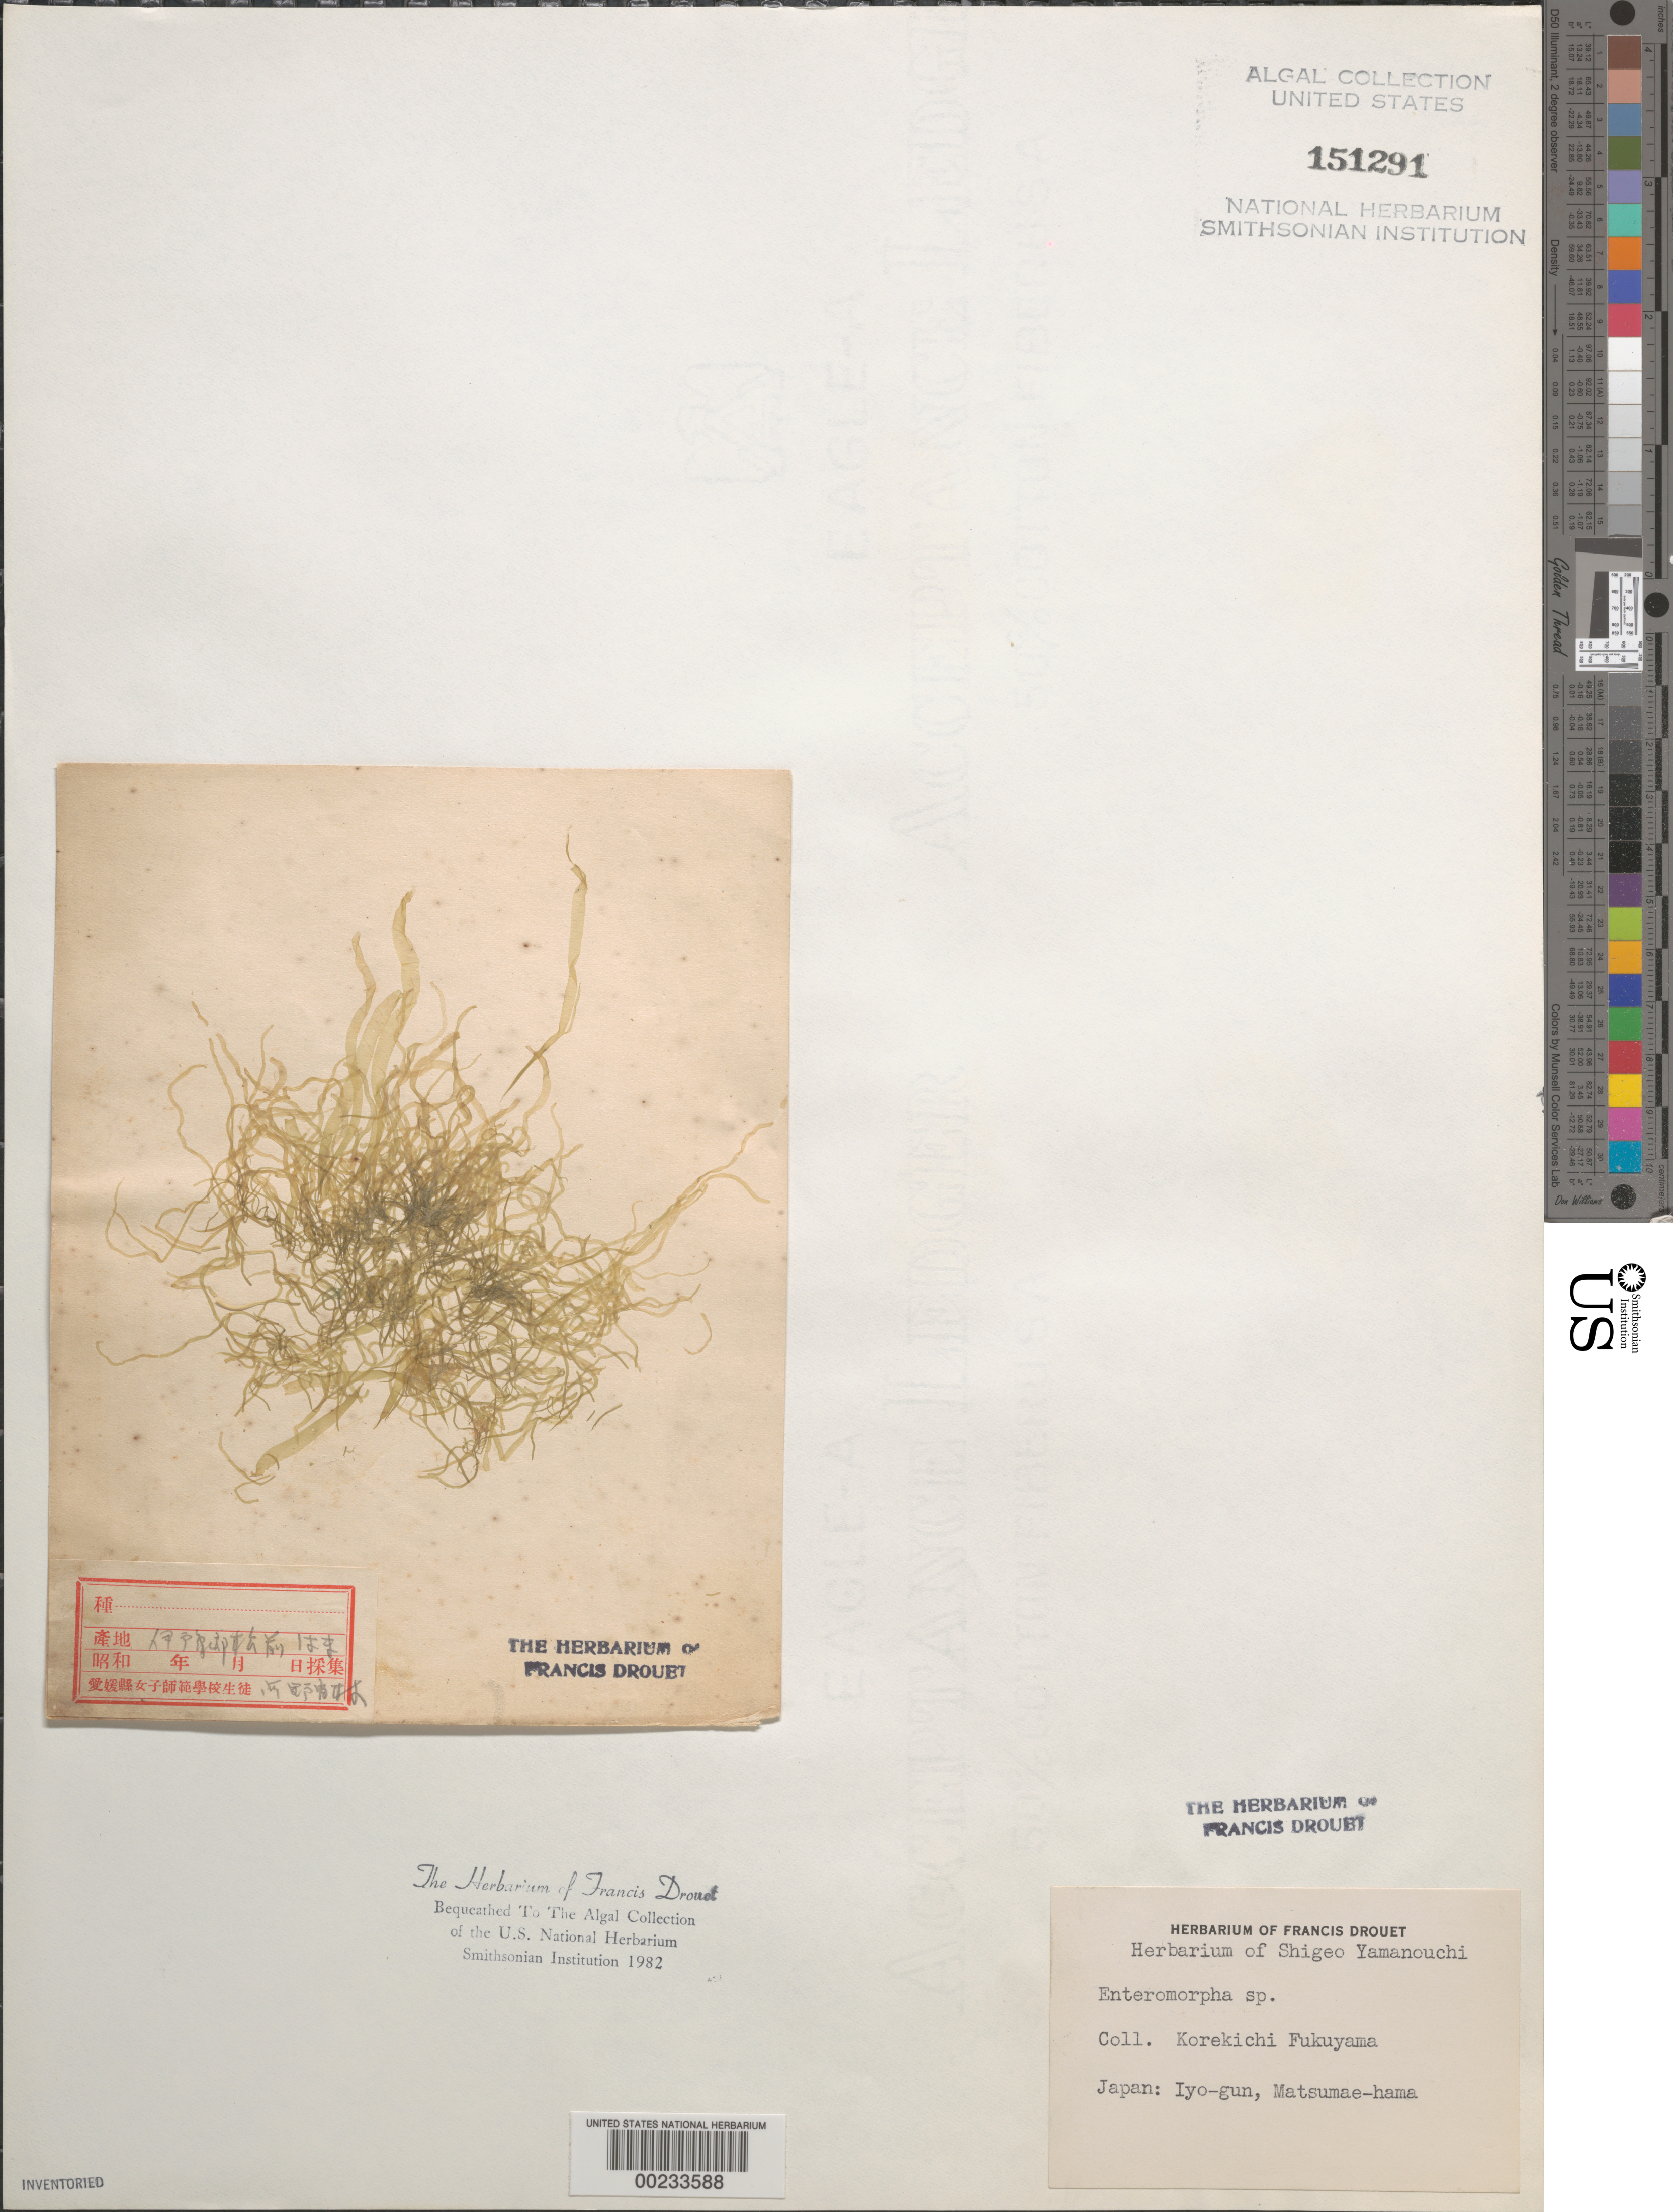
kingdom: Plantae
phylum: Chlorophyta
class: Ulvophyceae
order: Ulvales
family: Ulvaceae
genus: Ulva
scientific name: Ulva sp.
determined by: Algae name updating Project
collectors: K. Fukuyama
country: Japan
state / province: Hokkaido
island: Hokkaido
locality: Iyo-gun, Matsumae-hama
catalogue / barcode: US 151291